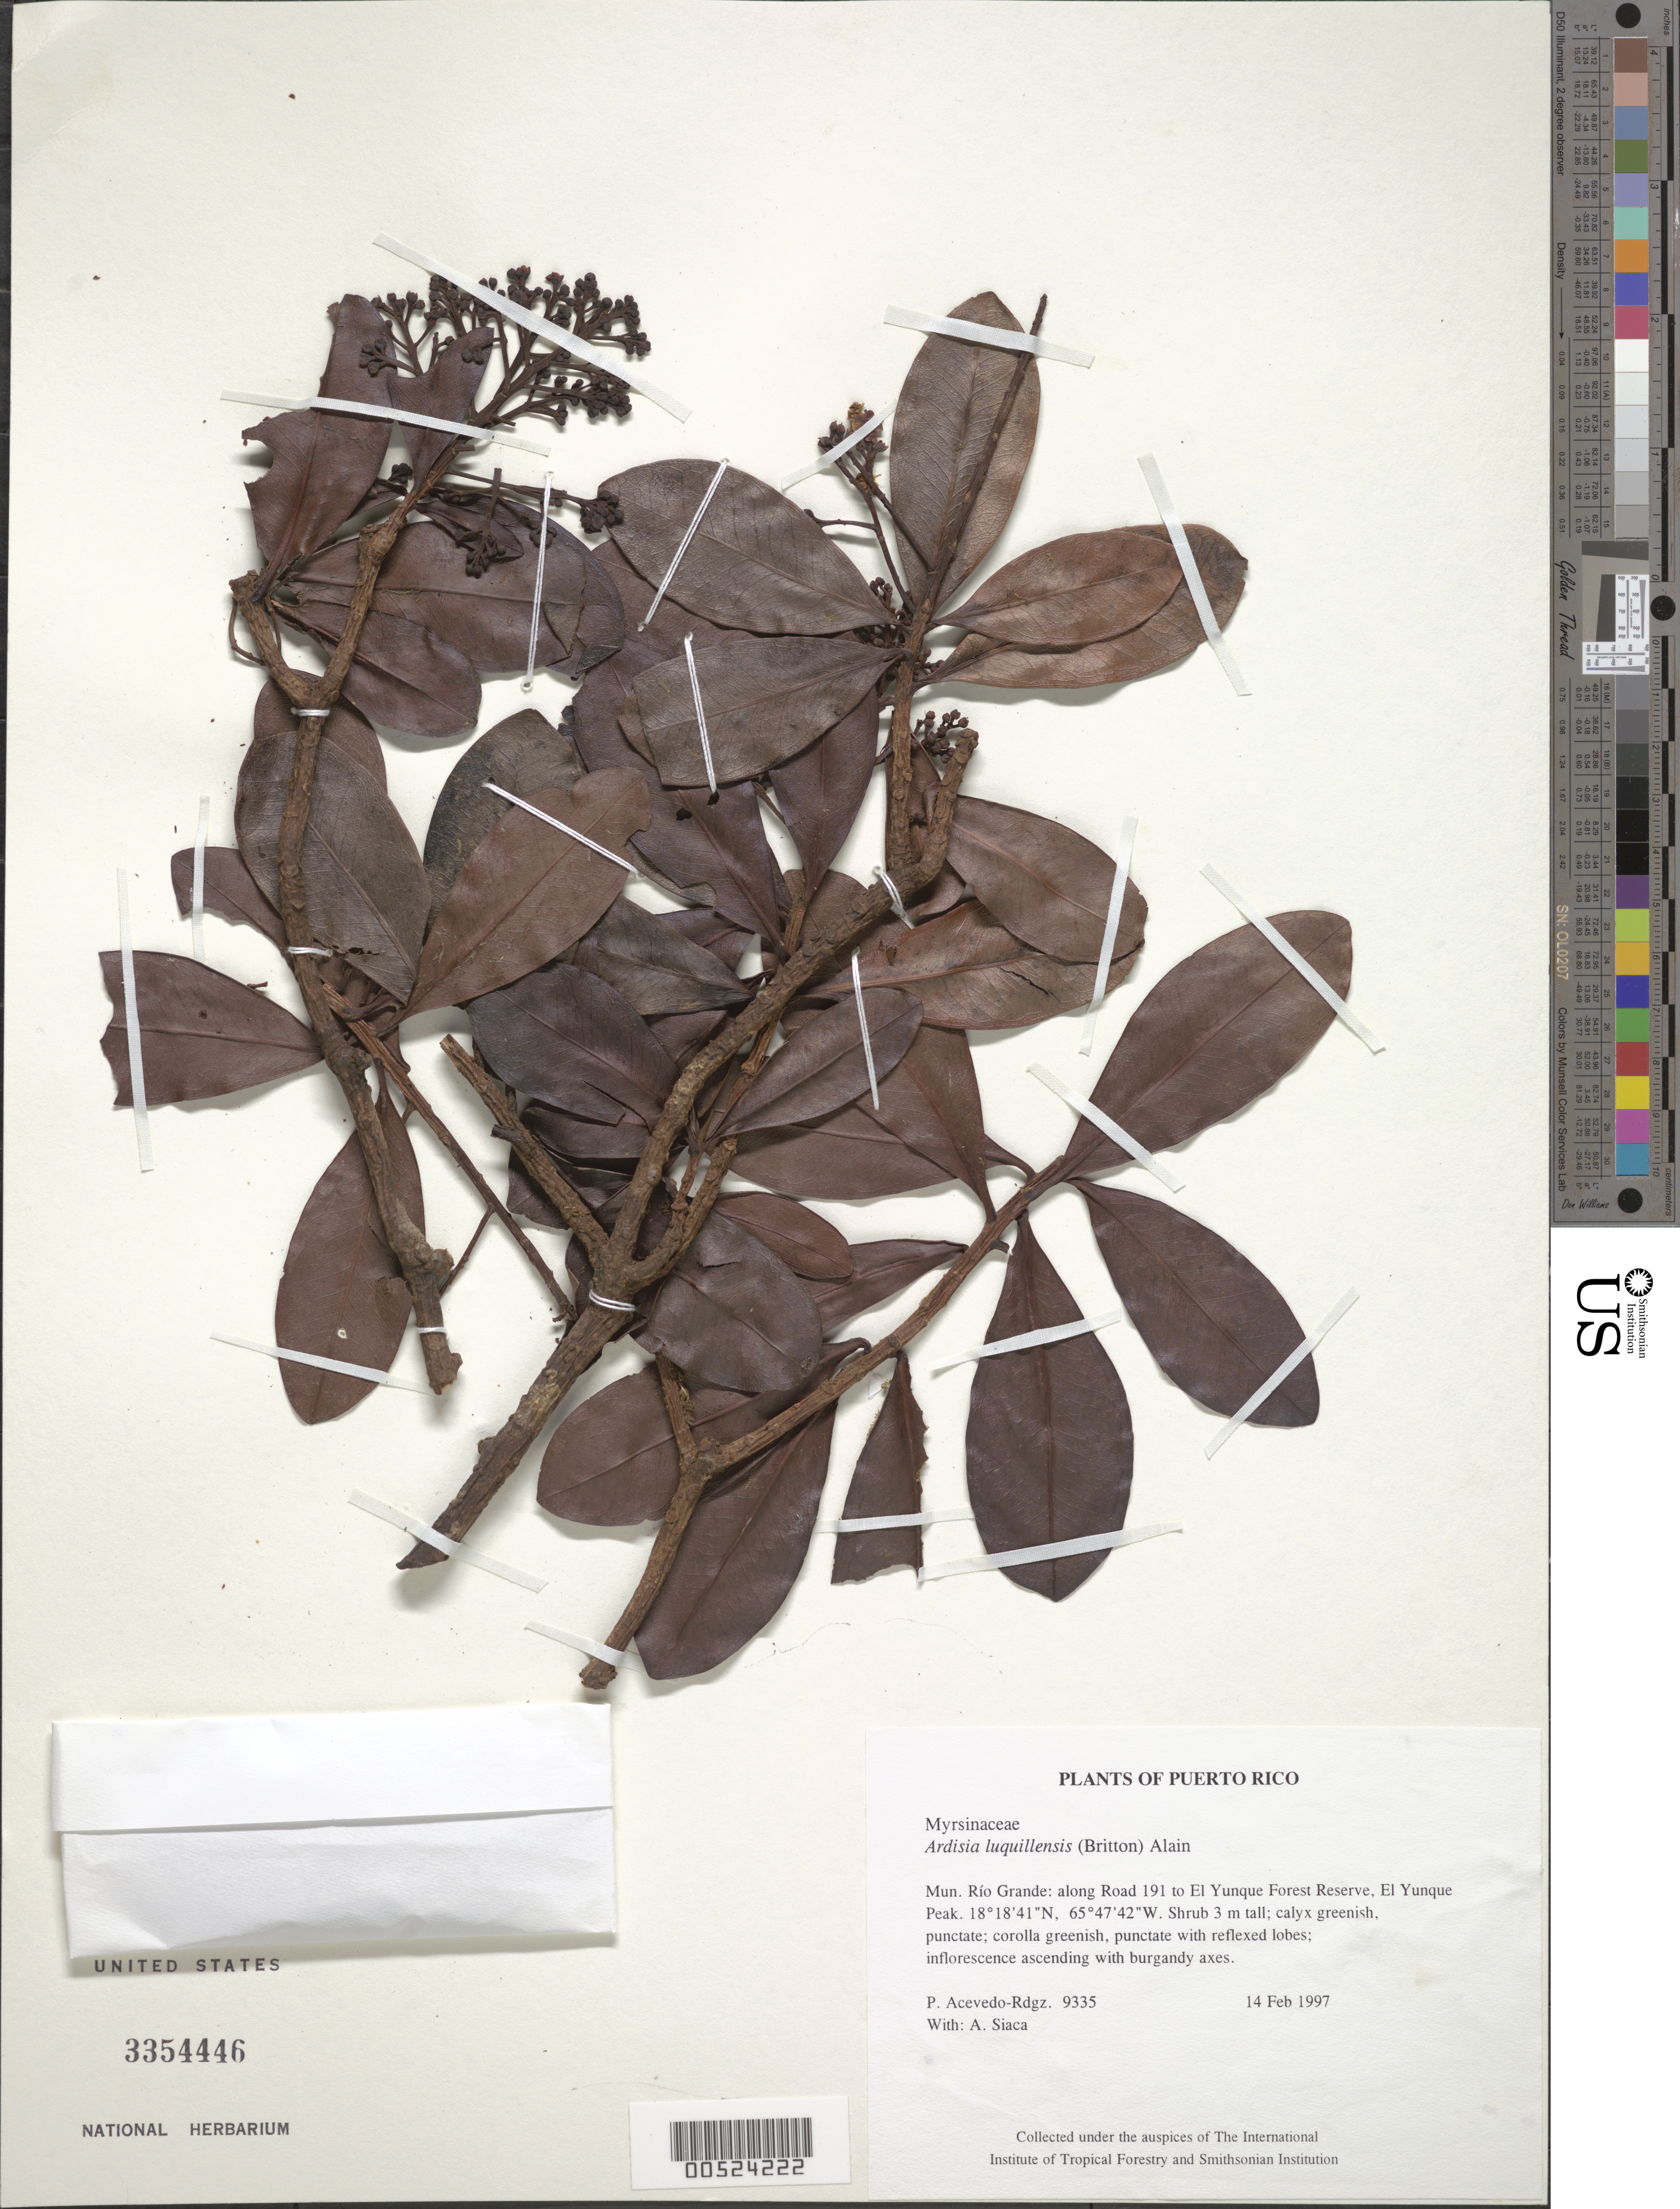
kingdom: Plantae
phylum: Tracheophyta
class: Magnoliopsida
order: Ericales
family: Primulaceae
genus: Ardisia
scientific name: Ardisia luquillensis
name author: (Britton) Alain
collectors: P. Acevedo-Rodr. & A. Siaca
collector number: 9335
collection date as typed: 14 Feb 1997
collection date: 1997-02-14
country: Puerto Rico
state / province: Río Grande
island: Puerto Rico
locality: Río Grande: along Road 191 to El Yunque Forest Reserve, El Yunque Peak.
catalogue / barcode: US 3354446